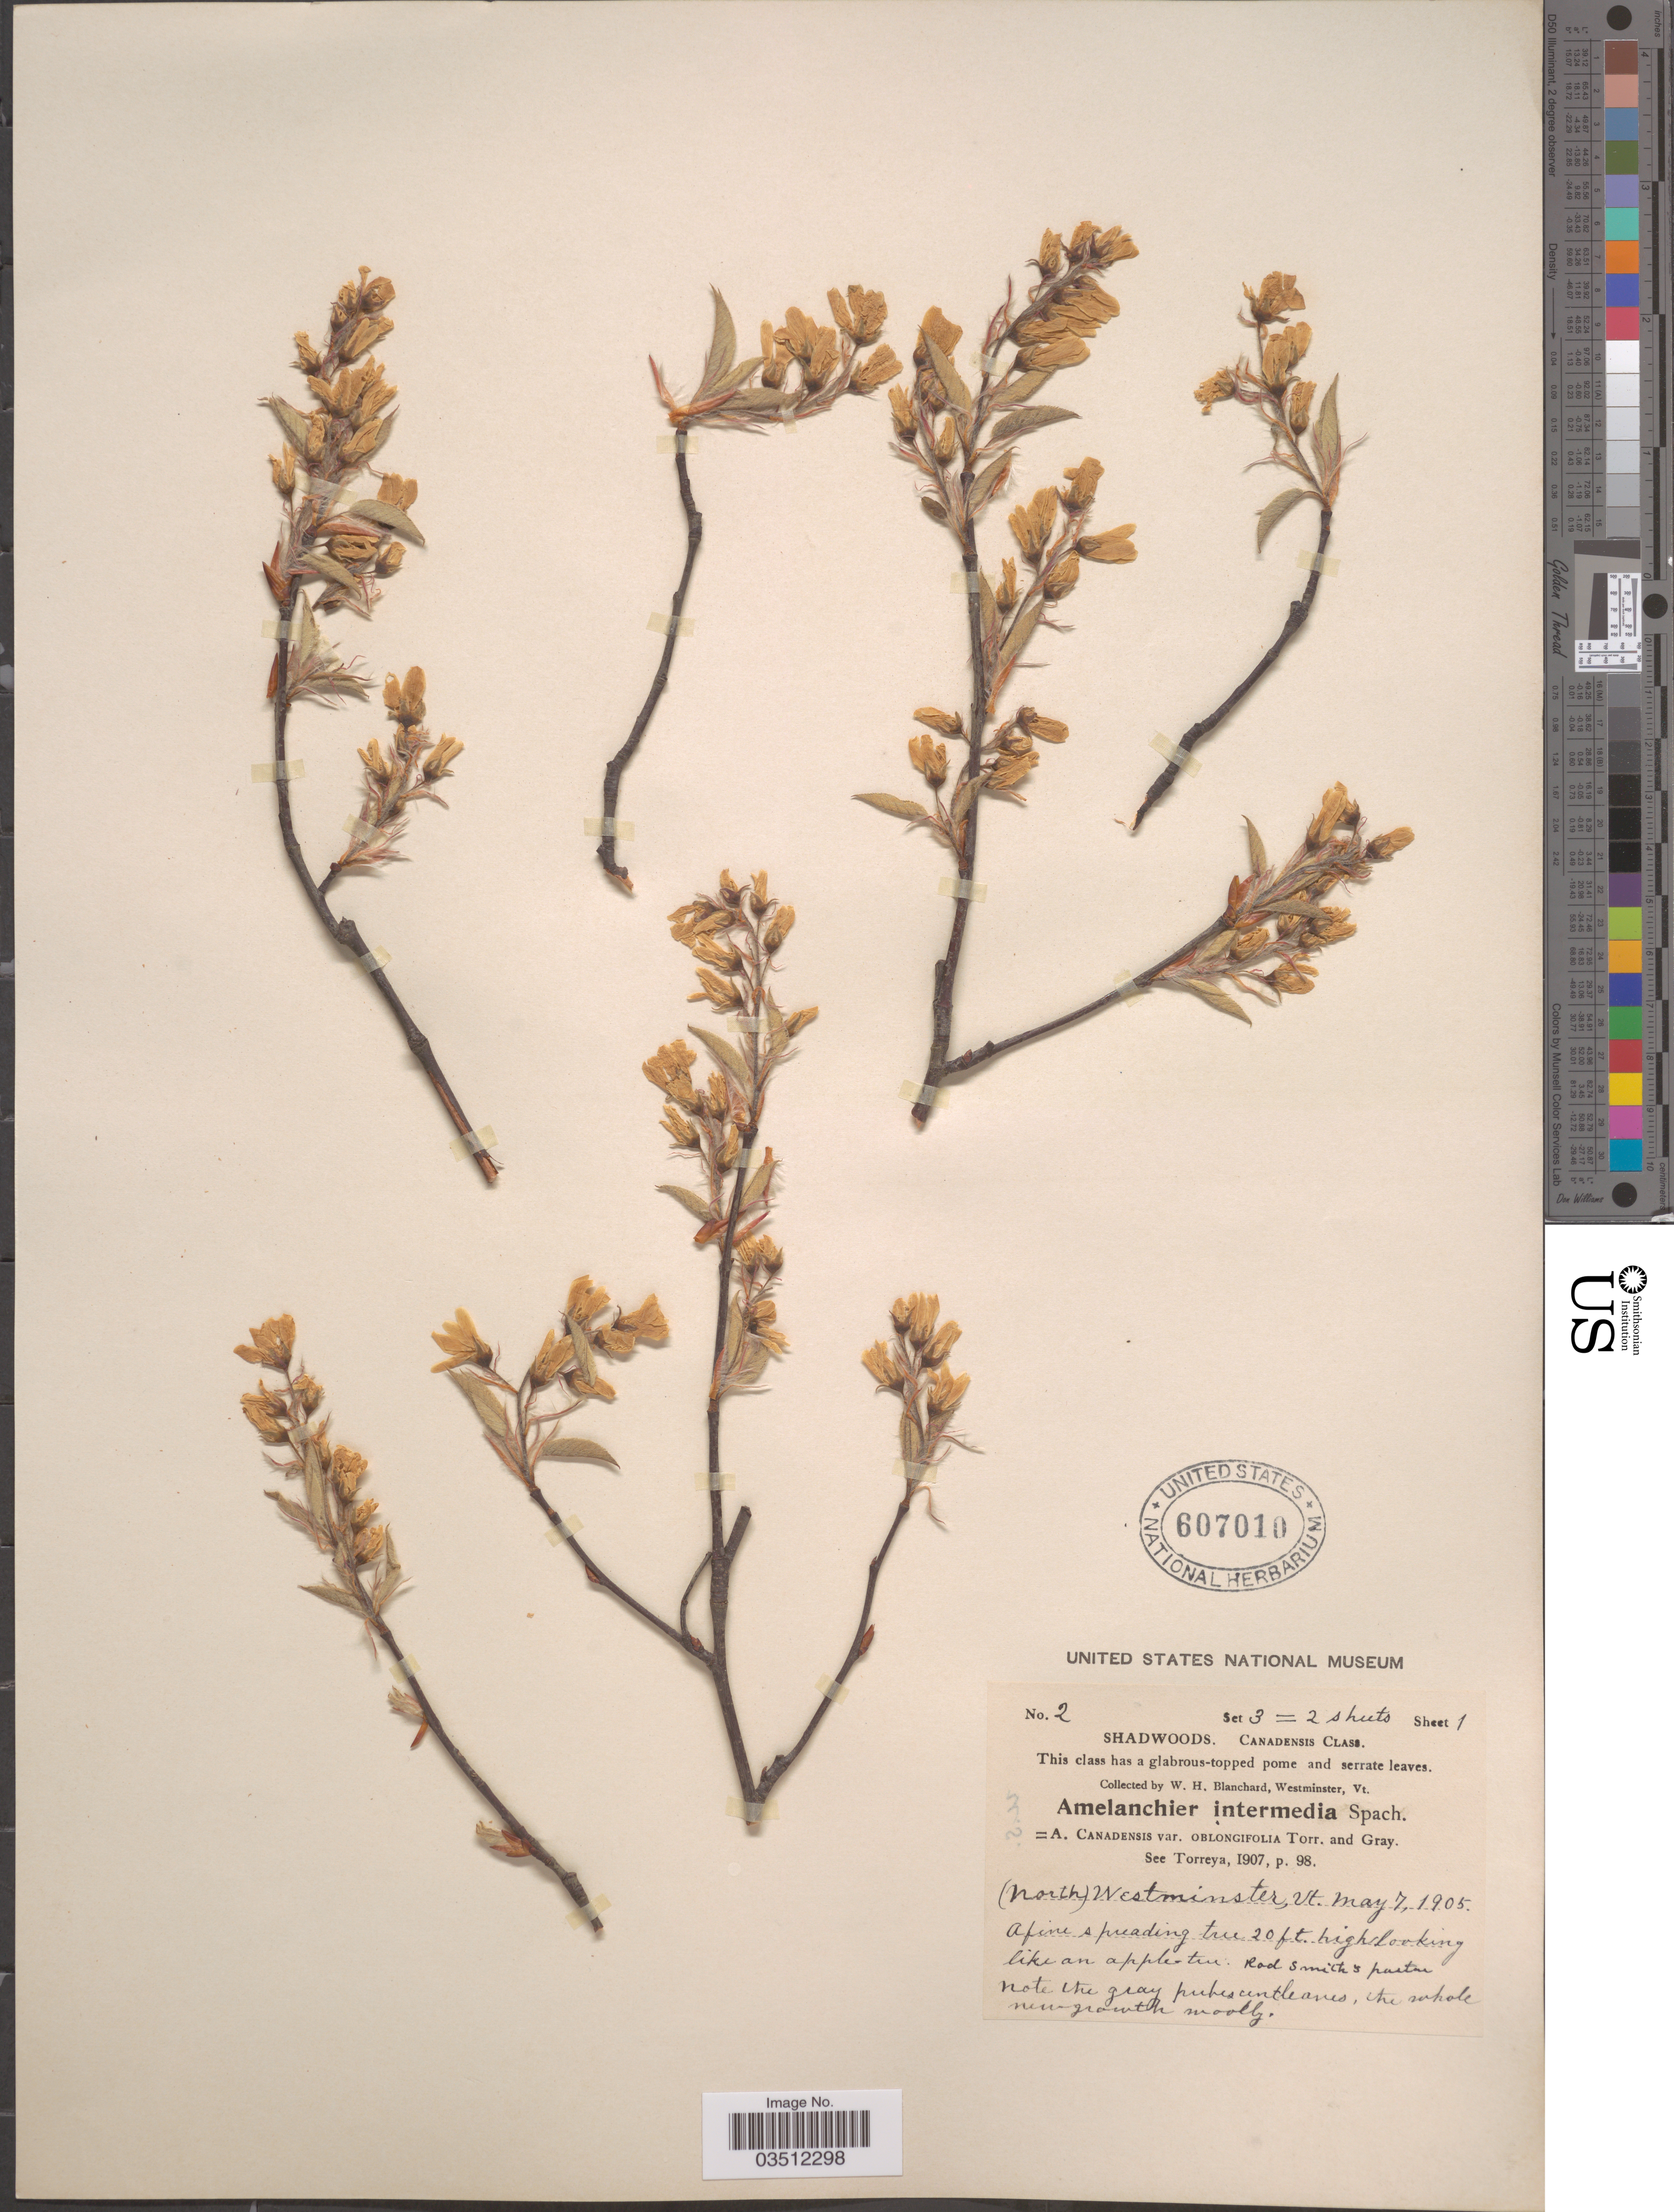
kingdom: Plantae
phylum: Tracheophyta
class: Magnoliopsida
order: Rosales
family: Rosaceae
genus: Amelanchier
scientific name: Amelanchier intermedia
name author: Spach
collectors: W. H. Blanchard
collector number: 2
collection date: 1905-05-07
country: United States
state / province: Vermont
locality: (North) Westminster.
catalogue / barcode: US 607010